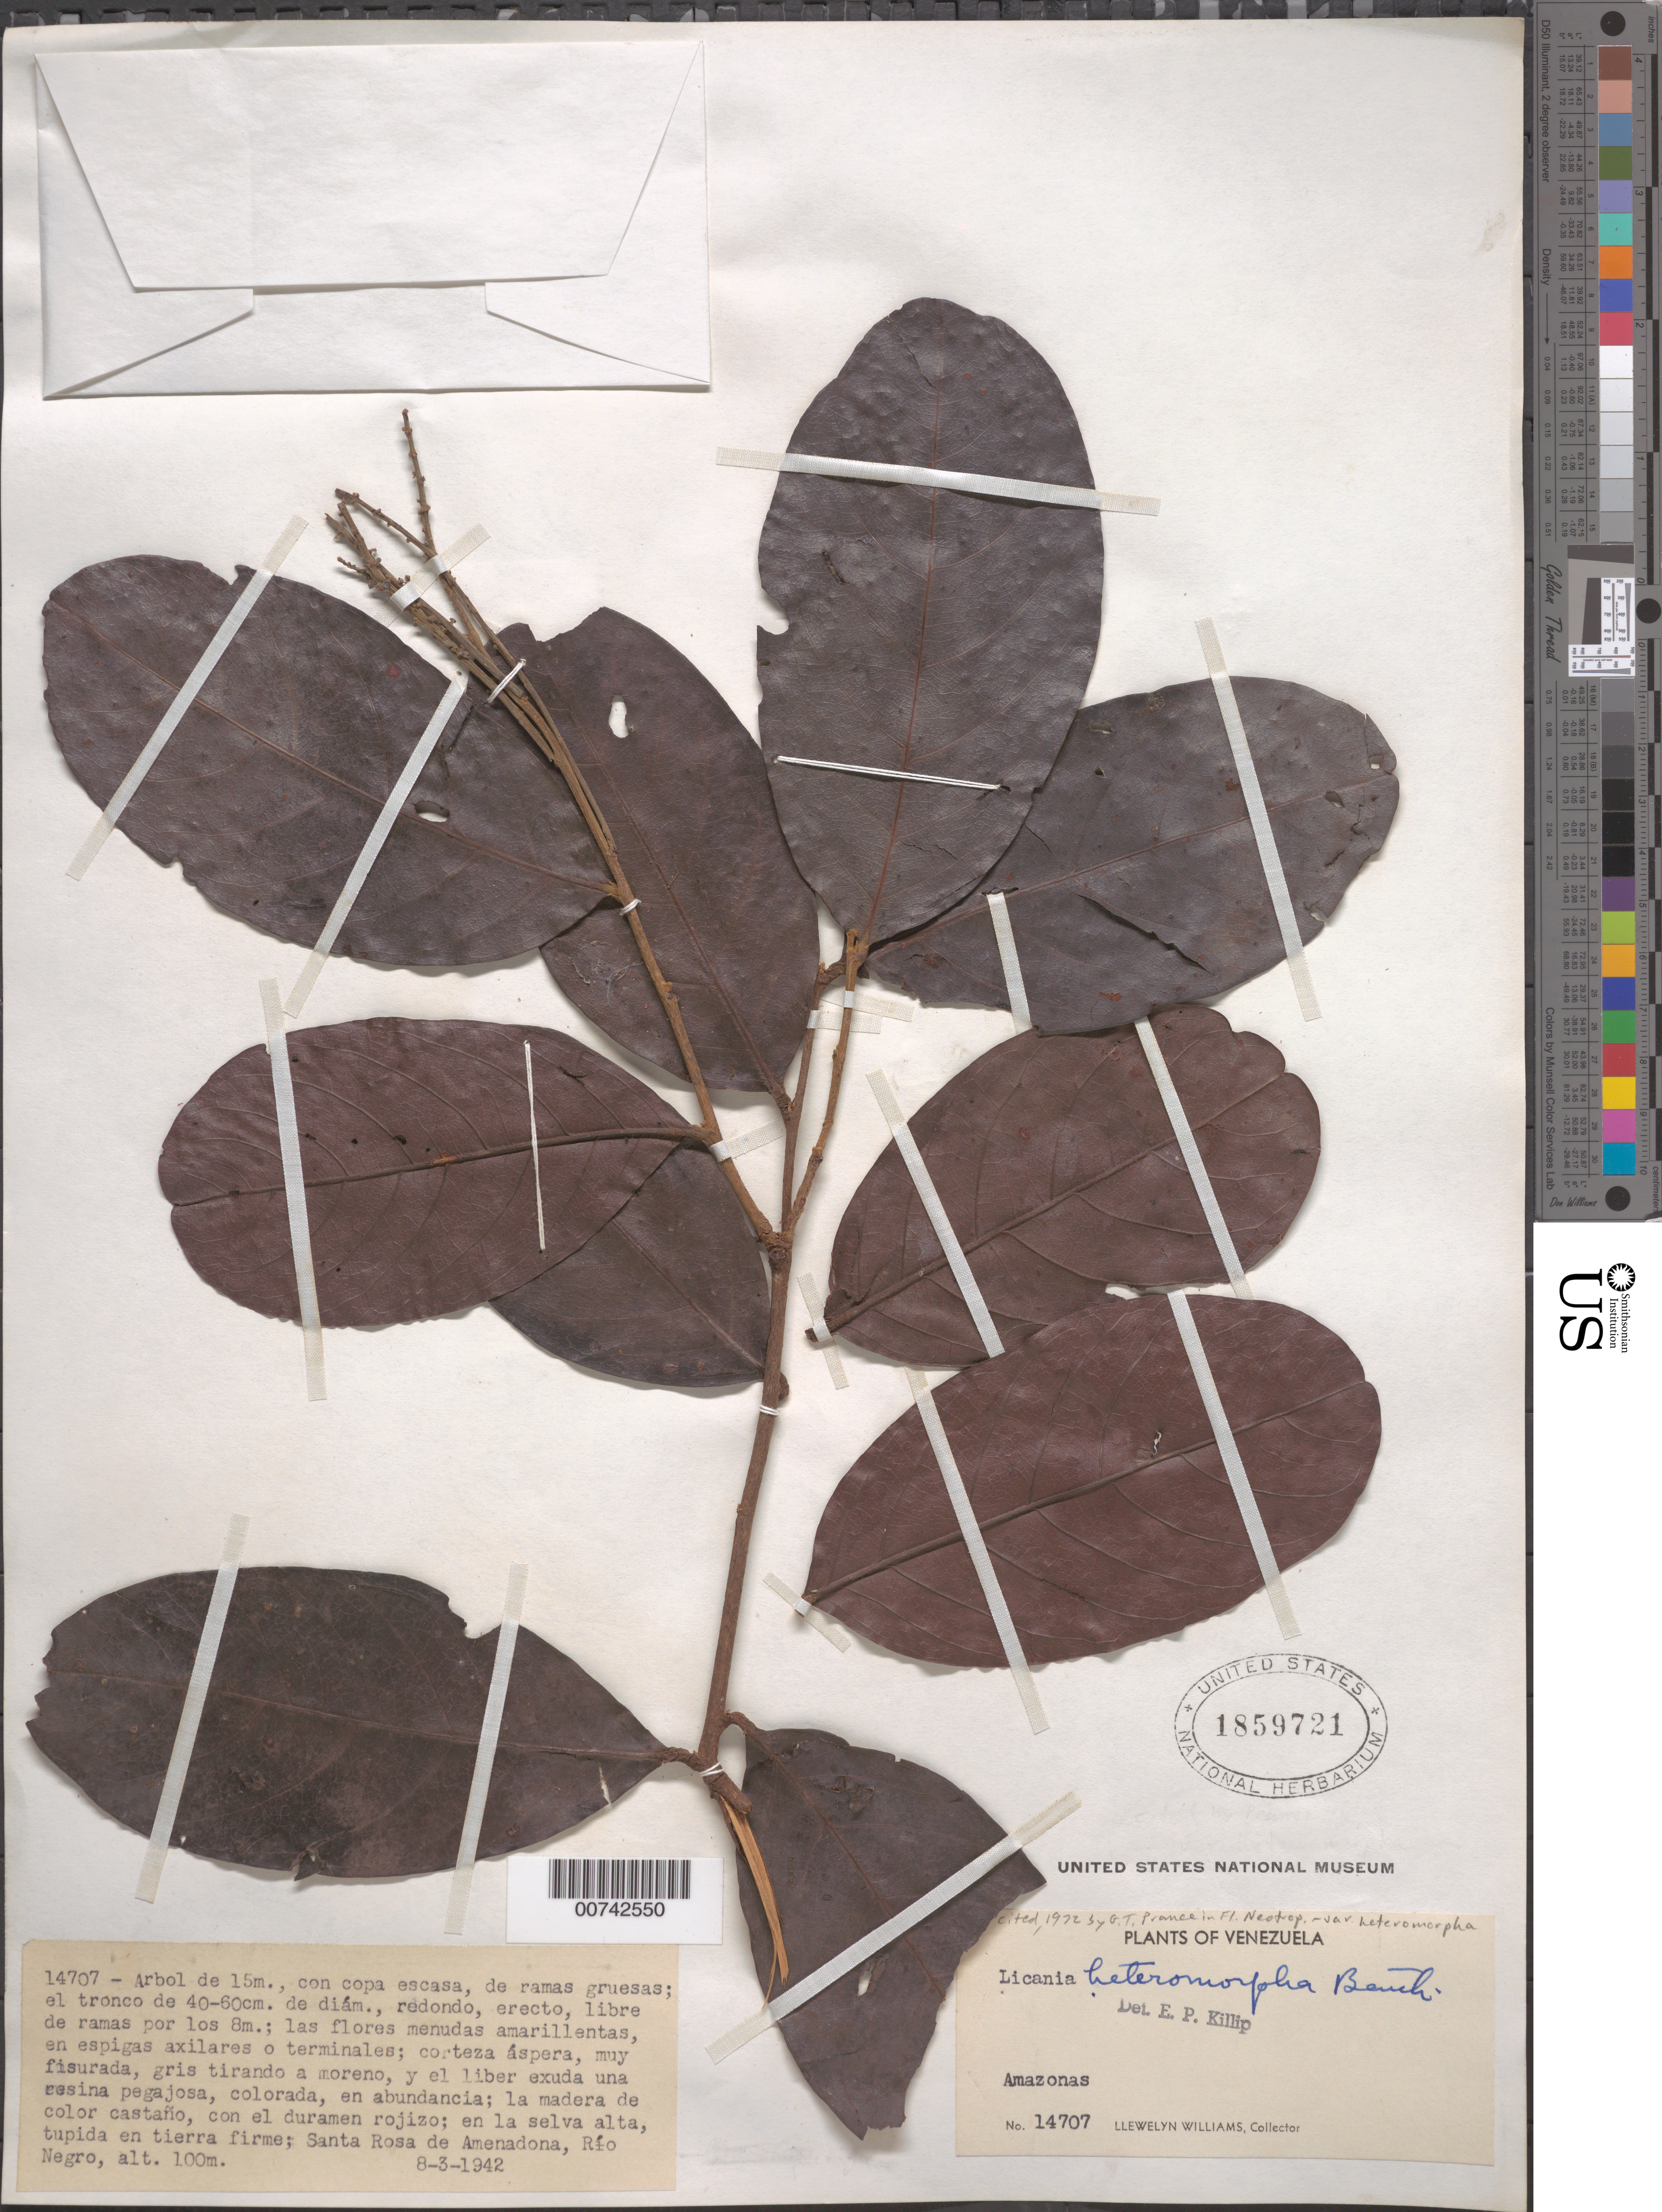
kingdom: Plantae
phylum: Tracheophyta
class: Magnoliopsida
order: Malpighiales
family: Chrysobalanaceae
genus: Hymenopus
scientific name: Hymenopus heteromorphus var. heteromorphus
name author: (Benth.) Sothers & Prance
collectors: Ll. Williams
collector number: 14707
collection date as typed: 8-Mar-42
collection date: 1942-03-08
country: Venezuela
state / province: Amazonas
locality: Santa Rosa de Amanadona, Río Negro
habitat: Dense, high forest on terra firma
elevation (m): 100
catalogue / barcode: US 1859721